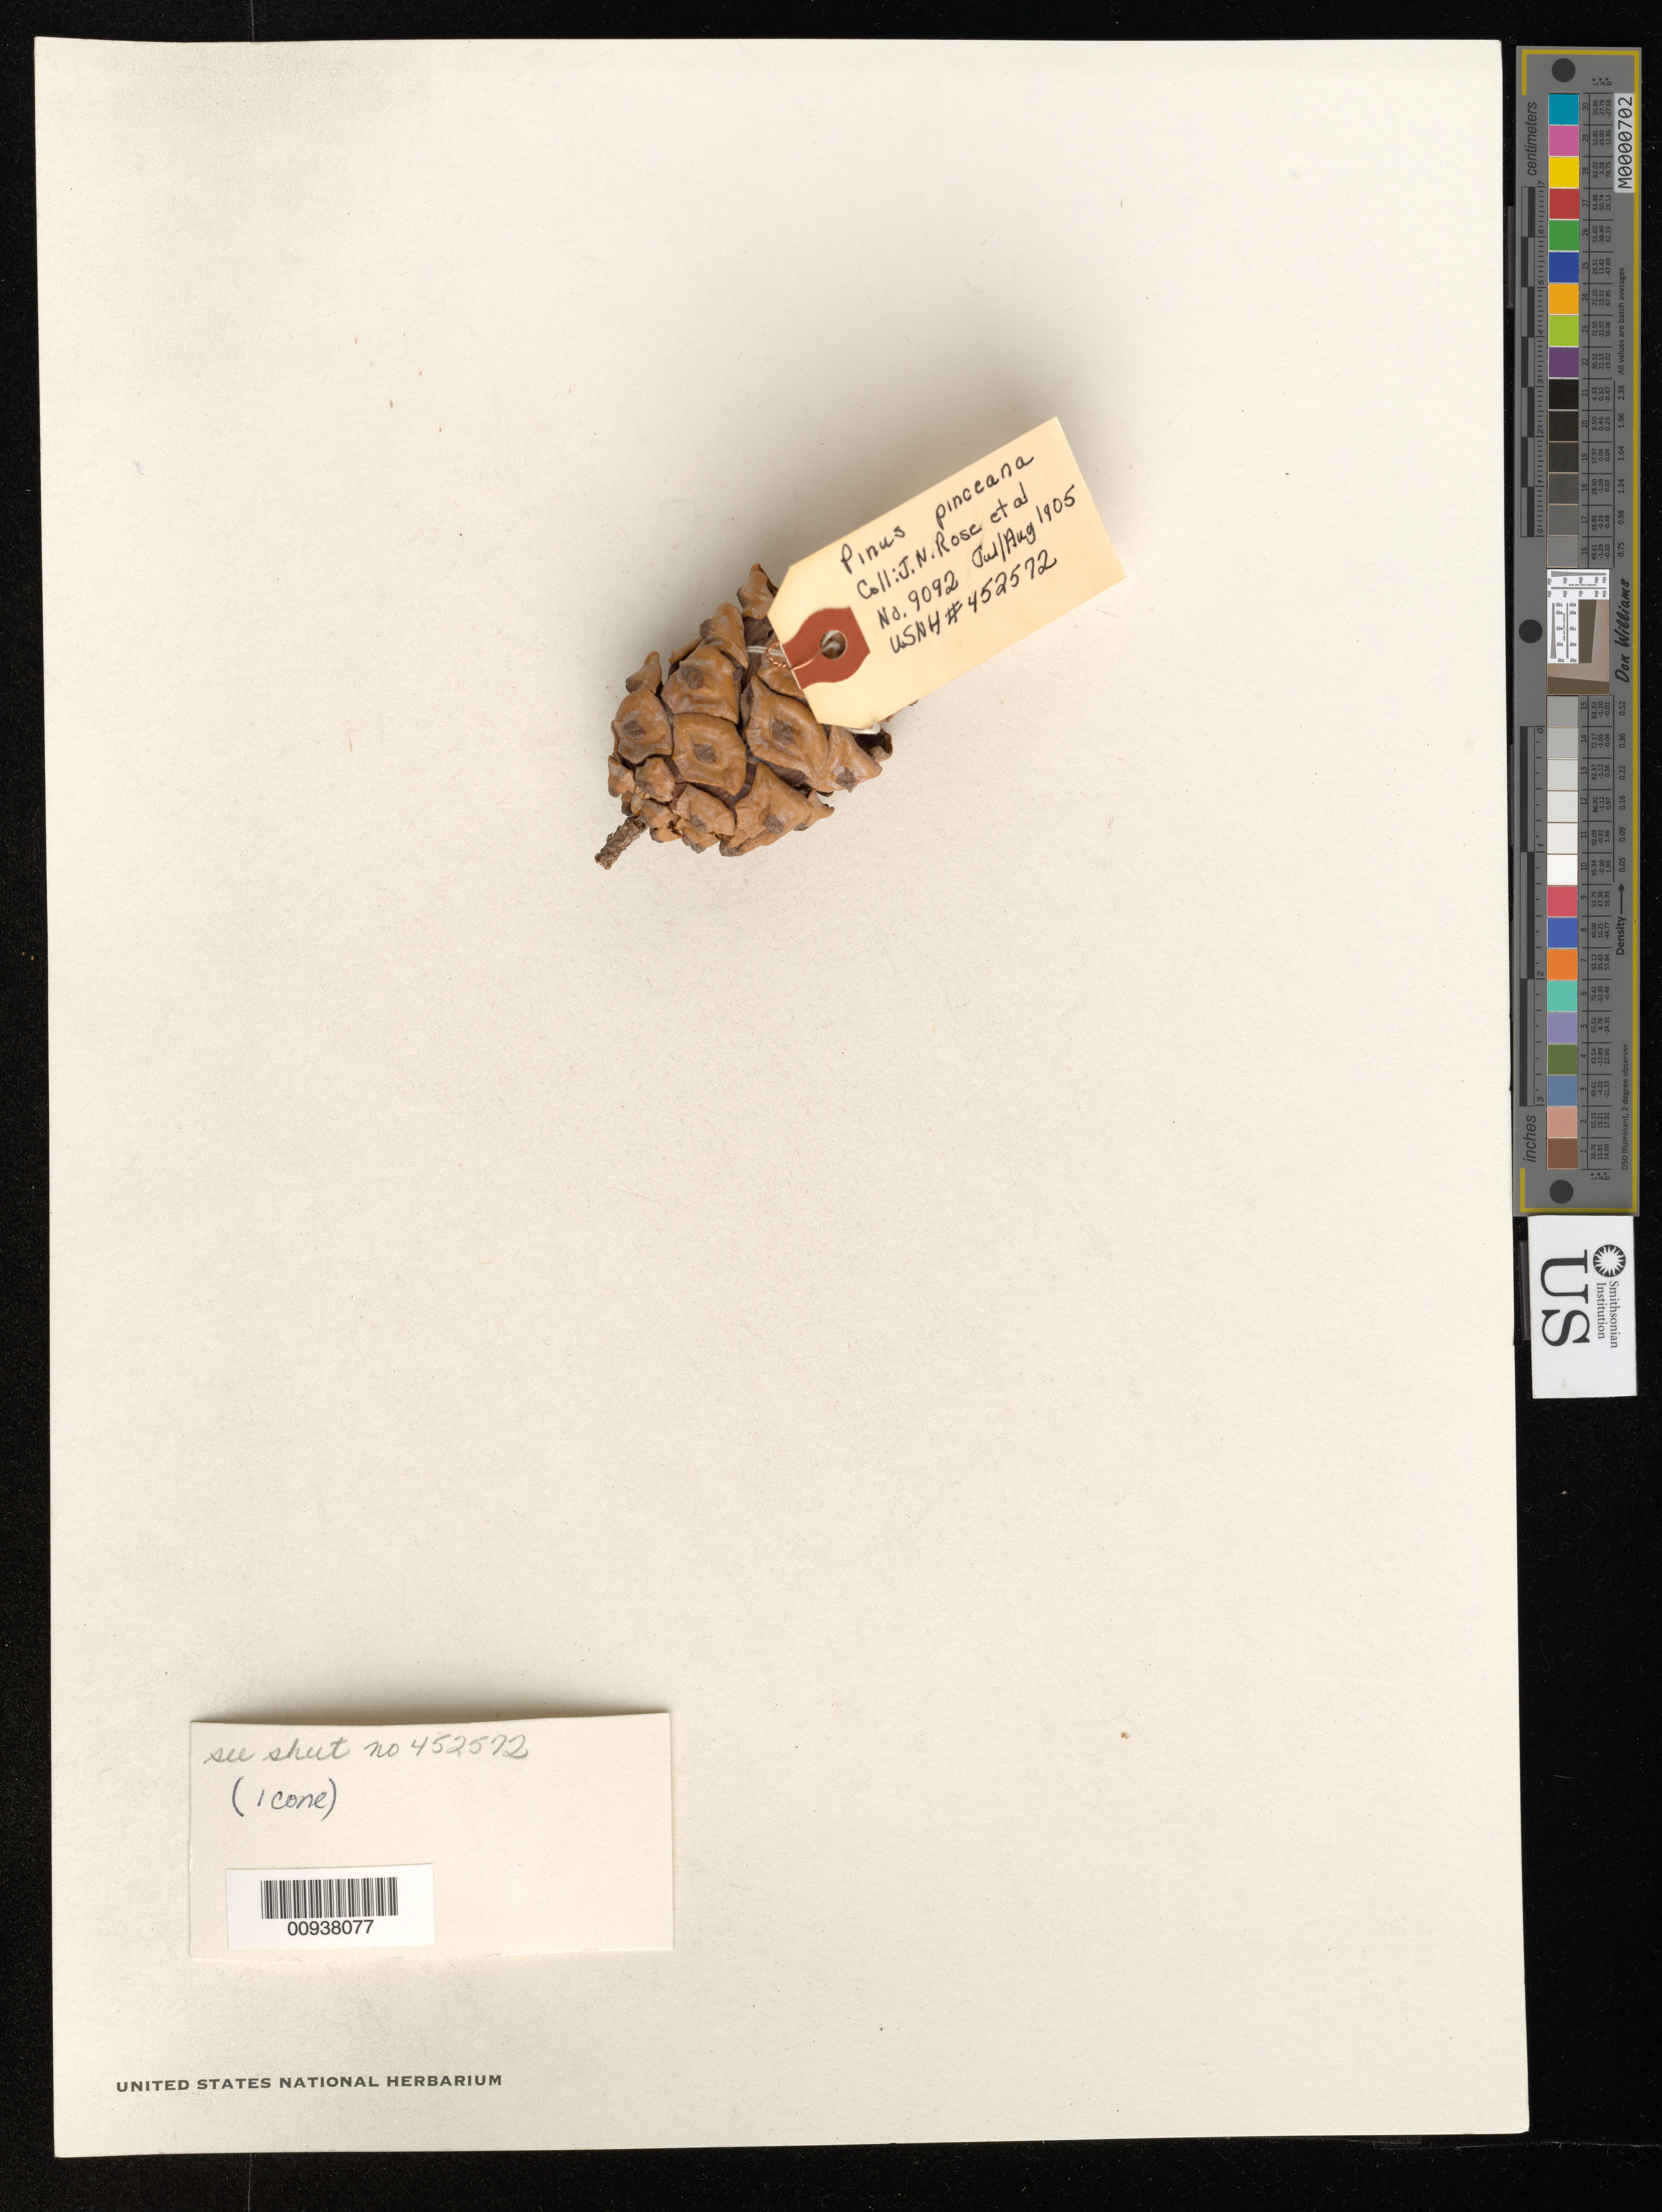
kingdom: Plantae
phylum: Tracheophyta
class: Pinopsida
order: Pinales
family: Pinaceae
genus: Pinus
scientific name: Pinus pinceana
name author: Gordon & Glend.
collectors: J. N. Rose, J. H. Painter & J. S. Rose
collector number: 9092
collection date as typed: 31 Jul 1905 to 01 Aug 1905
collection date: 1905-07-31/1905-08-01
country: Mexico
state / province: Hidalgo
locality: Sierra de la Mesa.